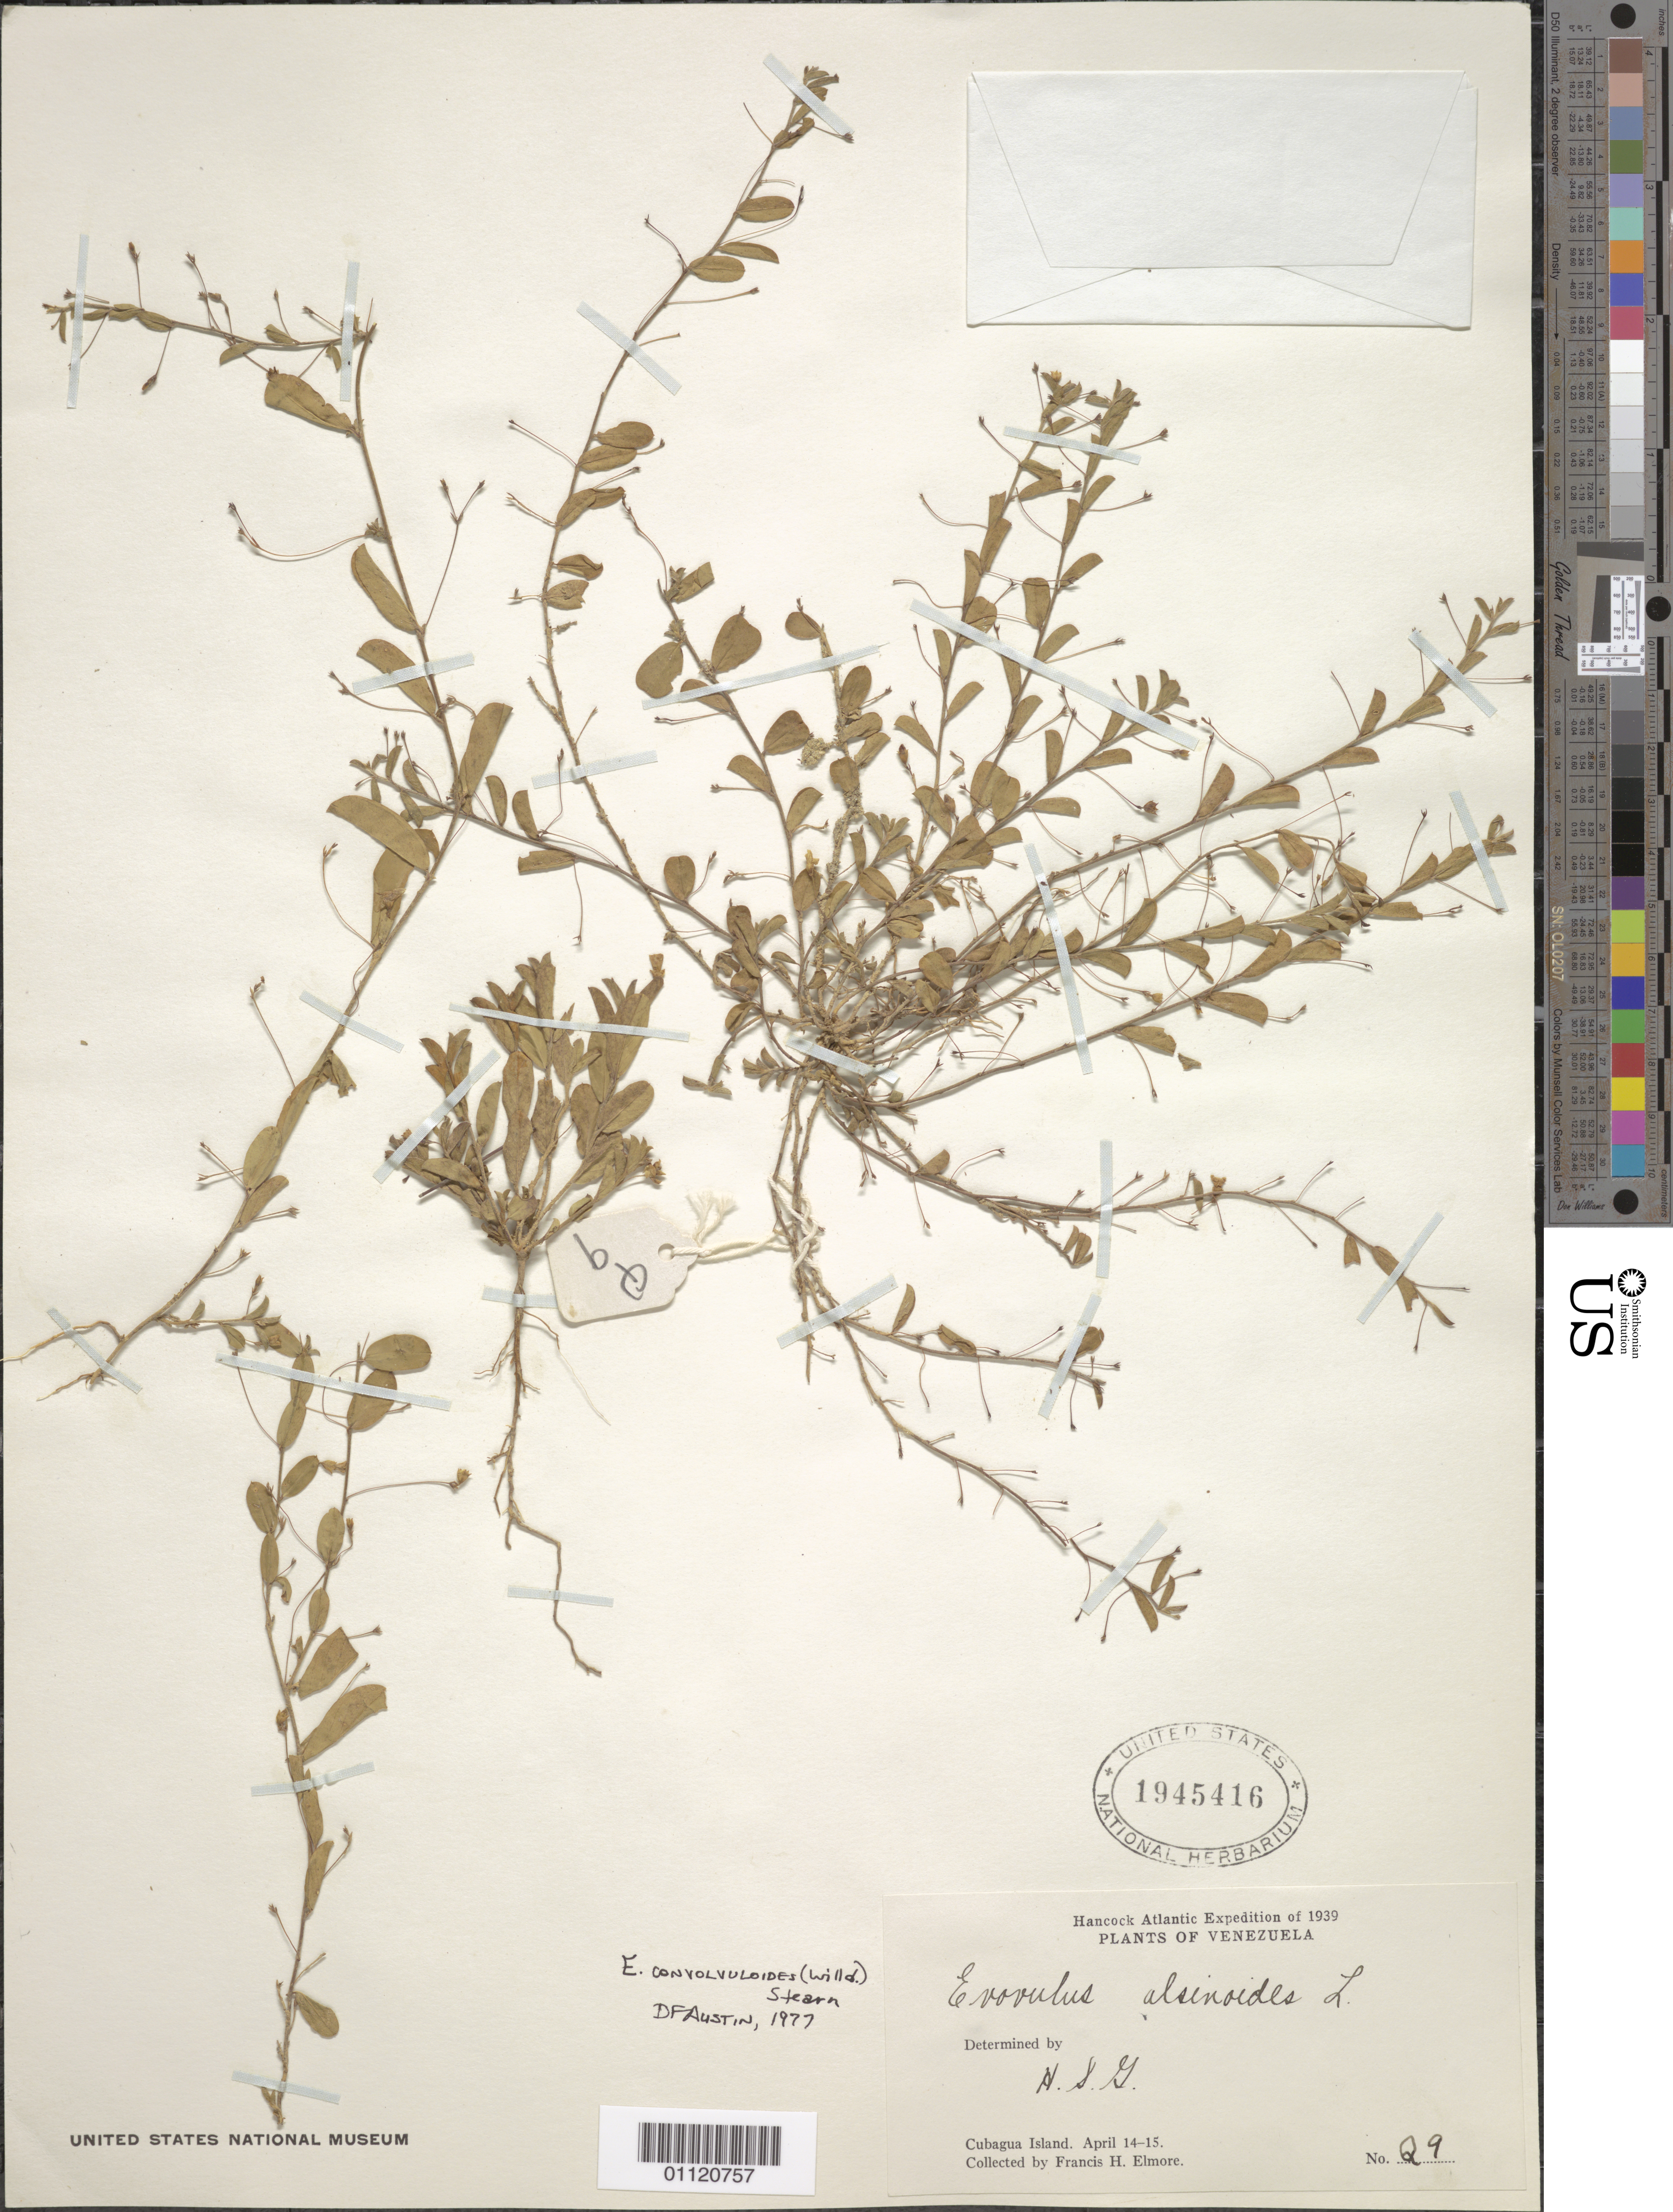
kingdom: Plantae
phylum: Tracheophyta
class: Magnoliopsida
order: Solanales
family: Convolvulaceae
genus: Evolvulus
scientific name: Evolvulus convolvuloides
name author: (Willd. ex Schult.) Stearn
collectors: F. H. Elmore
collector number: Q9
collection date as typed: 14 Apr 1939 to 15 Apr 1939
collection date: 1939-04-14/1939-04-15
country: Venezuela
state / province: Nueva Esparta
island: Cubagua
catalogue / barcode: US 1945416